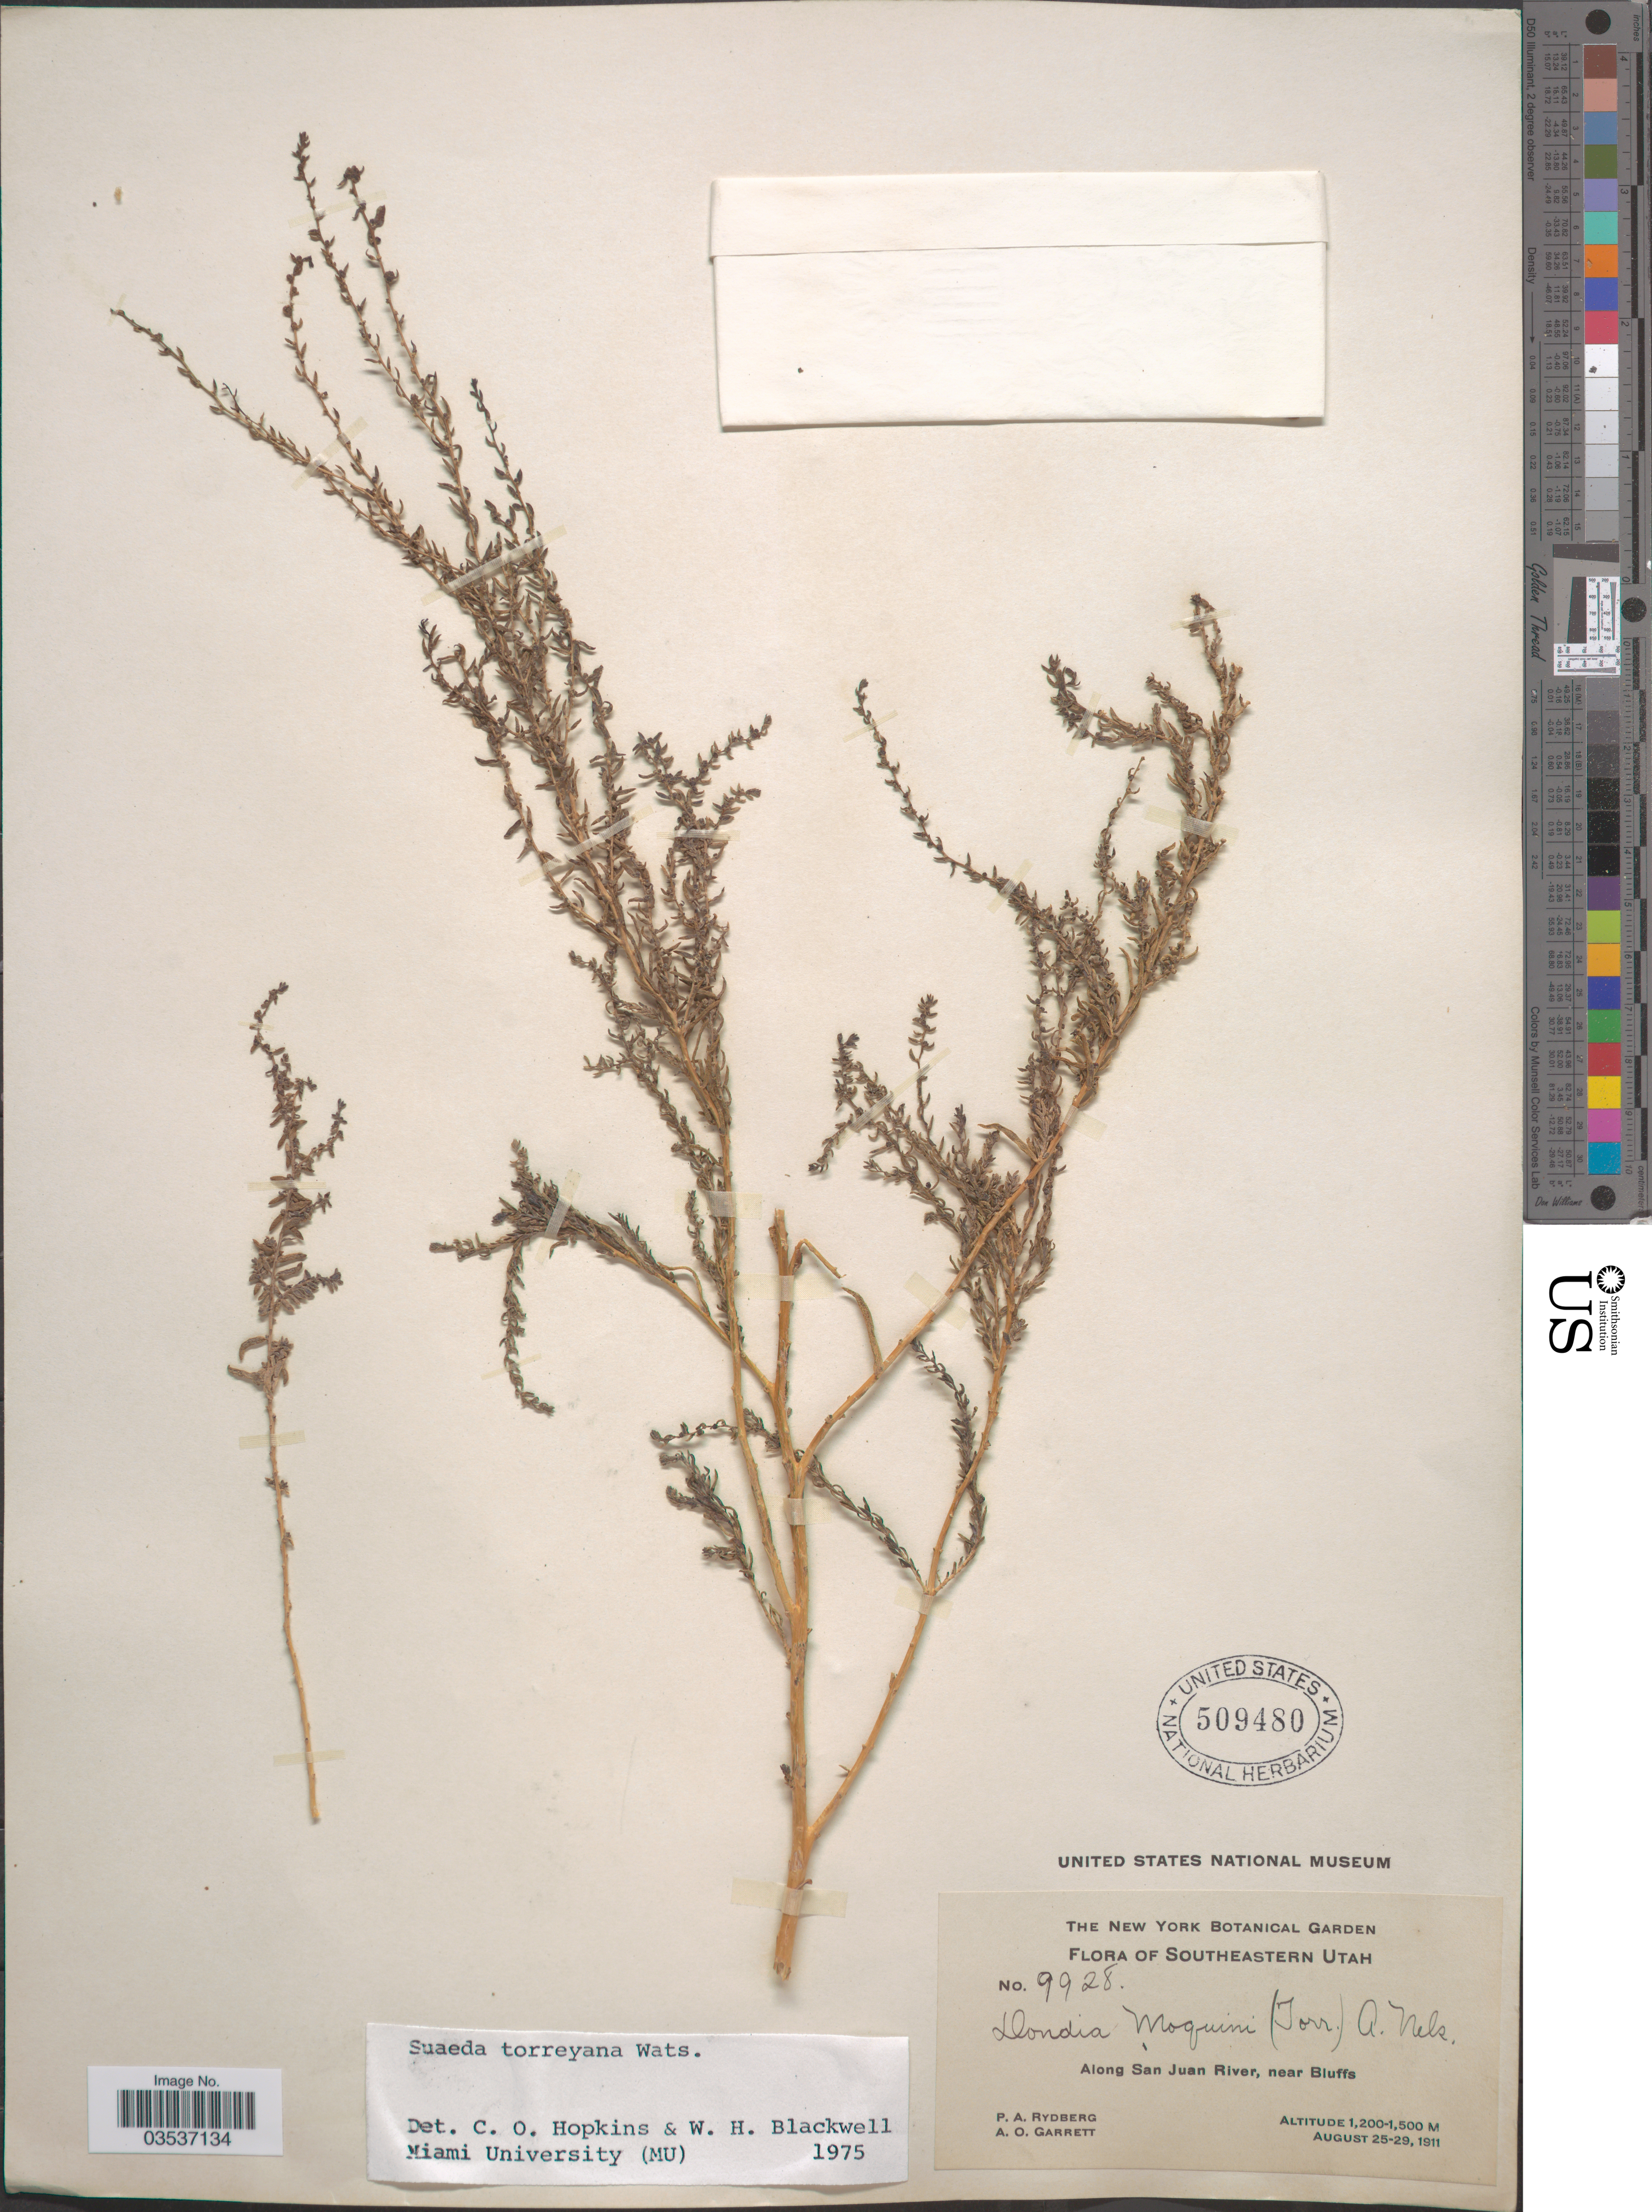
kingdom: Plantae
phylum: Tracheophyta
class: Magnoliopsida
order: Caryophyllales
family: Amaranthaceae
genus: Suaeda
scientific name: Suaeda torreyana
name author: S. Watson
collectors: P. A. Rydberg & A. O. Garrett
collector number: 9928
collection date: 1911-08-25/1911-08-29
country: United States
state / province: Utah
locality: Southeastern Utah. Along San Juan River, near Bluffs.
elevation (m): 1200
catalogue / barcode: US 509480